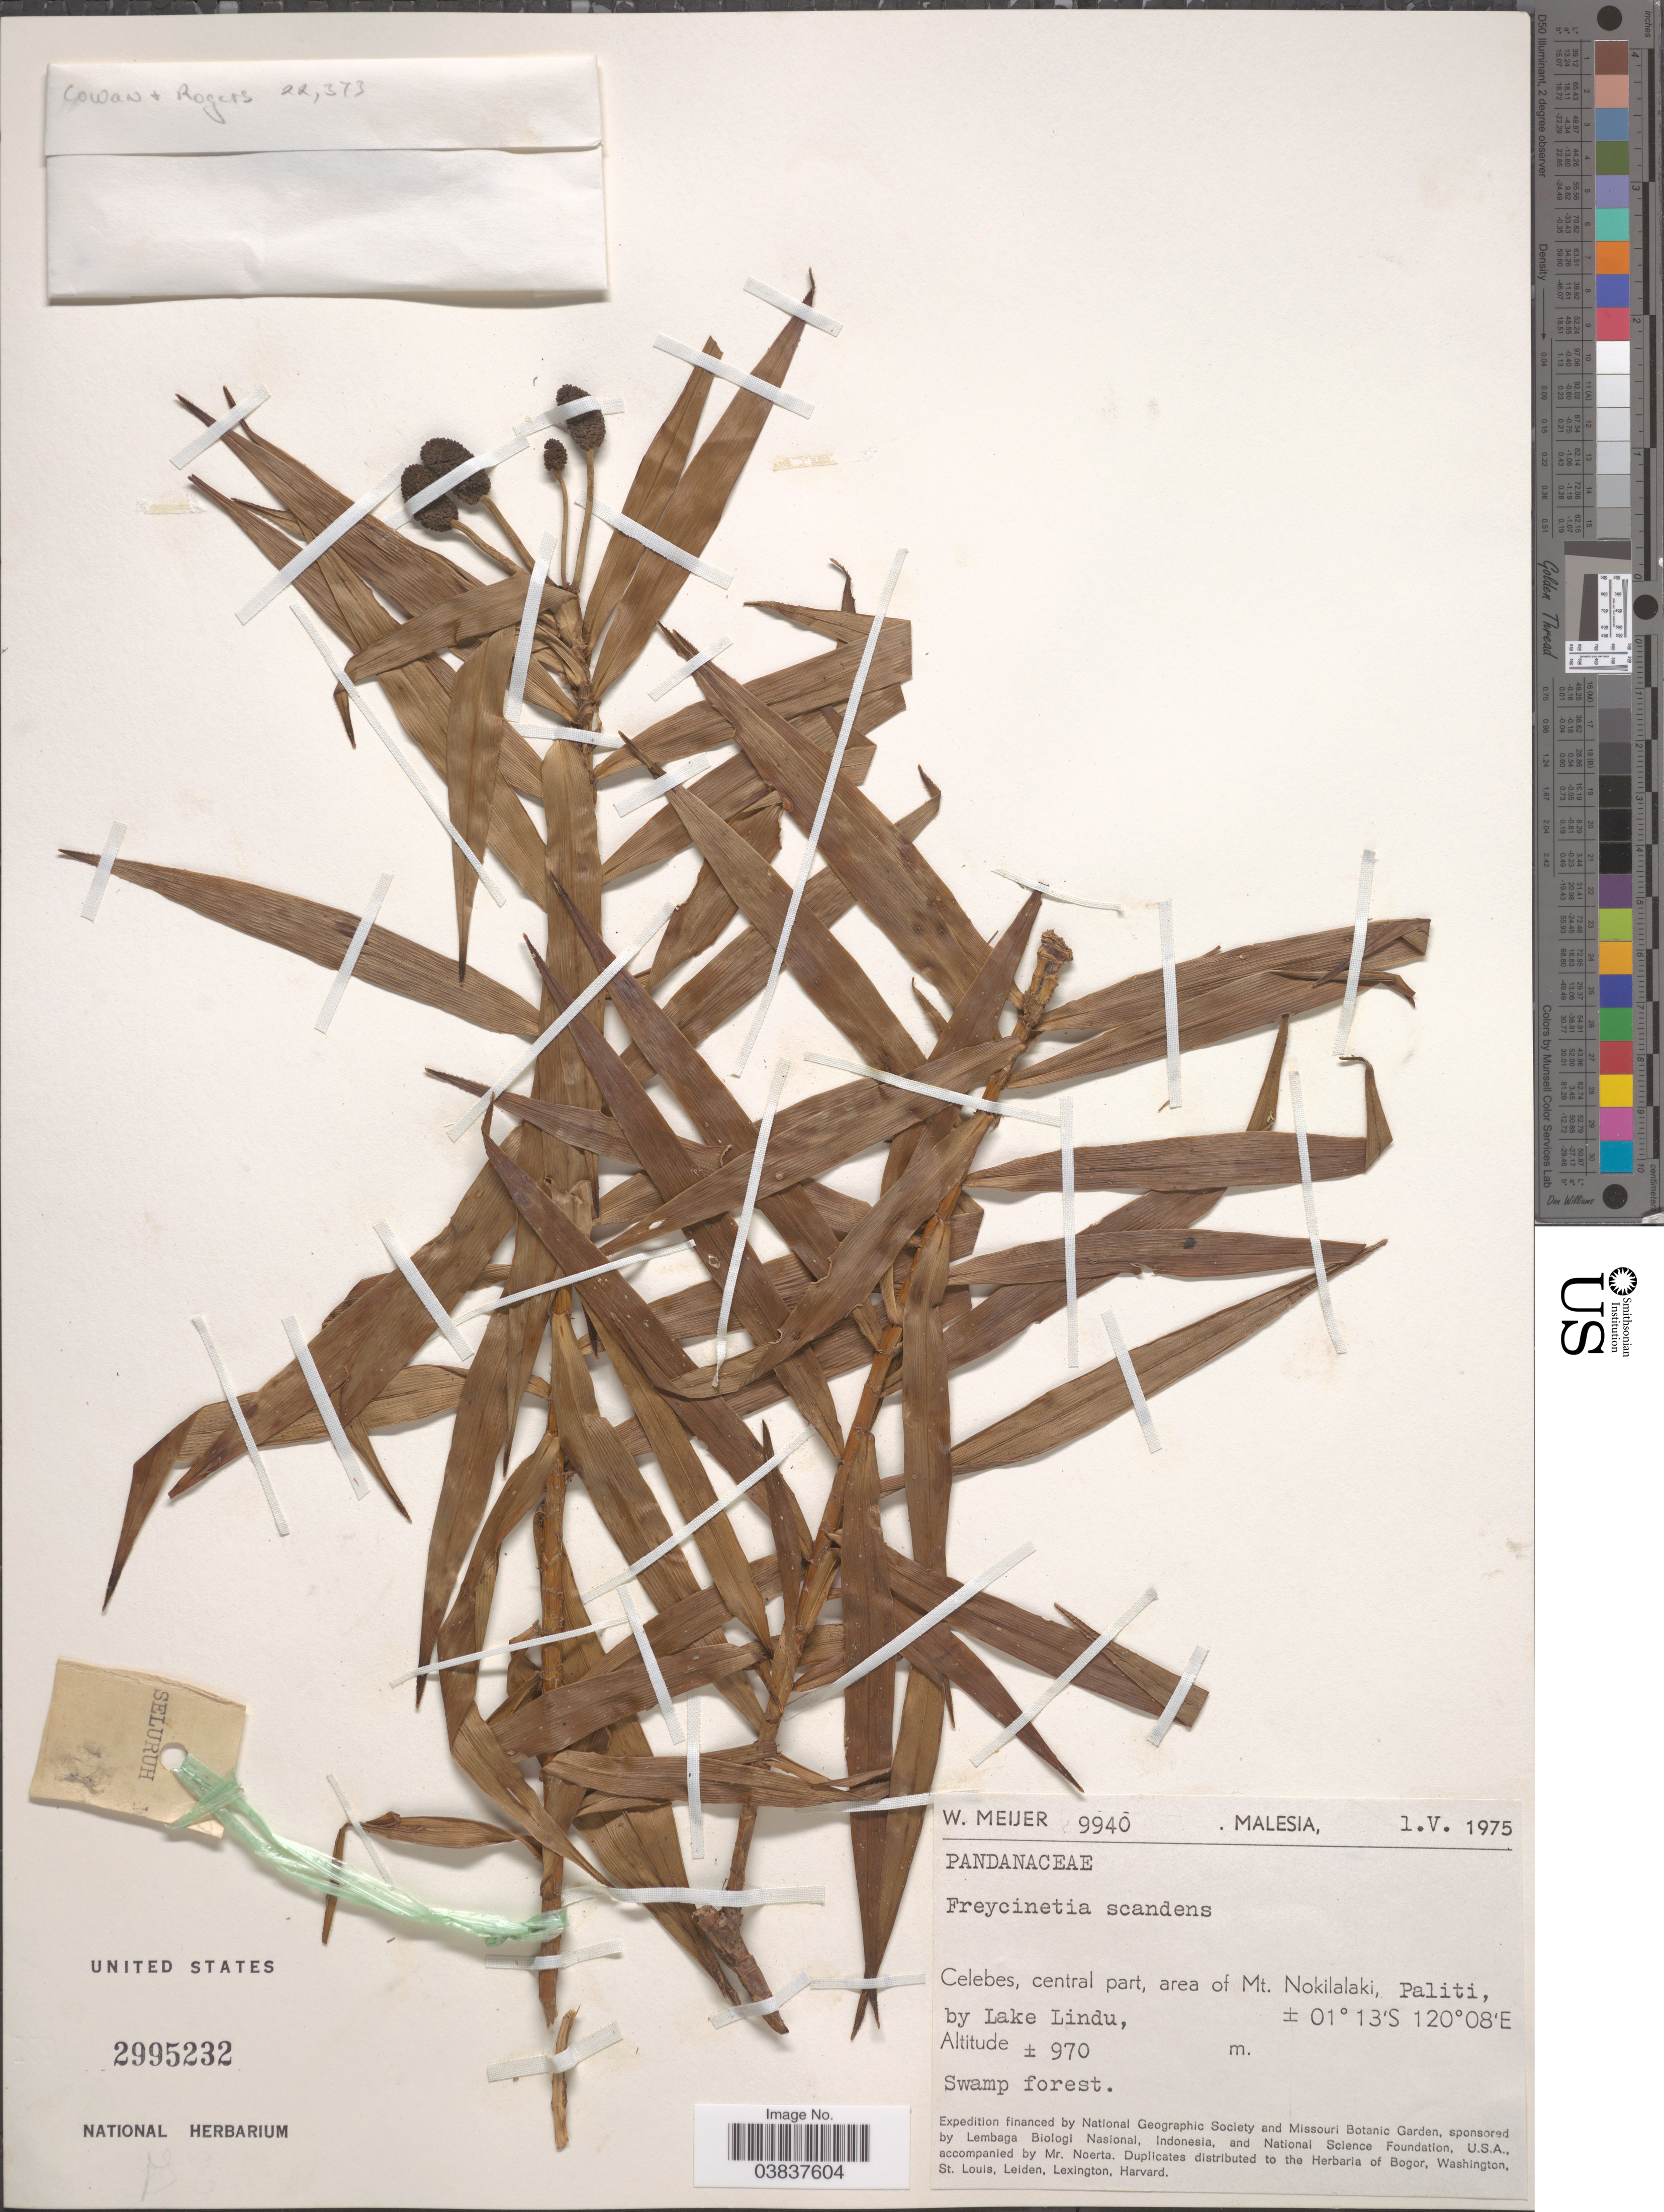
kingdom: Plantae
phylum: Tracheophyta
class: Liliopsida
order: Pandanales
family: Pandanaceae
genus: Freycinetia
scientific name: Freycinetia scandens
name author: Gaudich.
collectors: W. Meijer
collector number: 9940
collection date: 1975-05-01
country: Malaysia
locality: Celebes, central part, area of Mt. Nokilalaki, Paliti, by Lake Lindu.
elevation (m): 970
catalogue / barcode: US 2995232